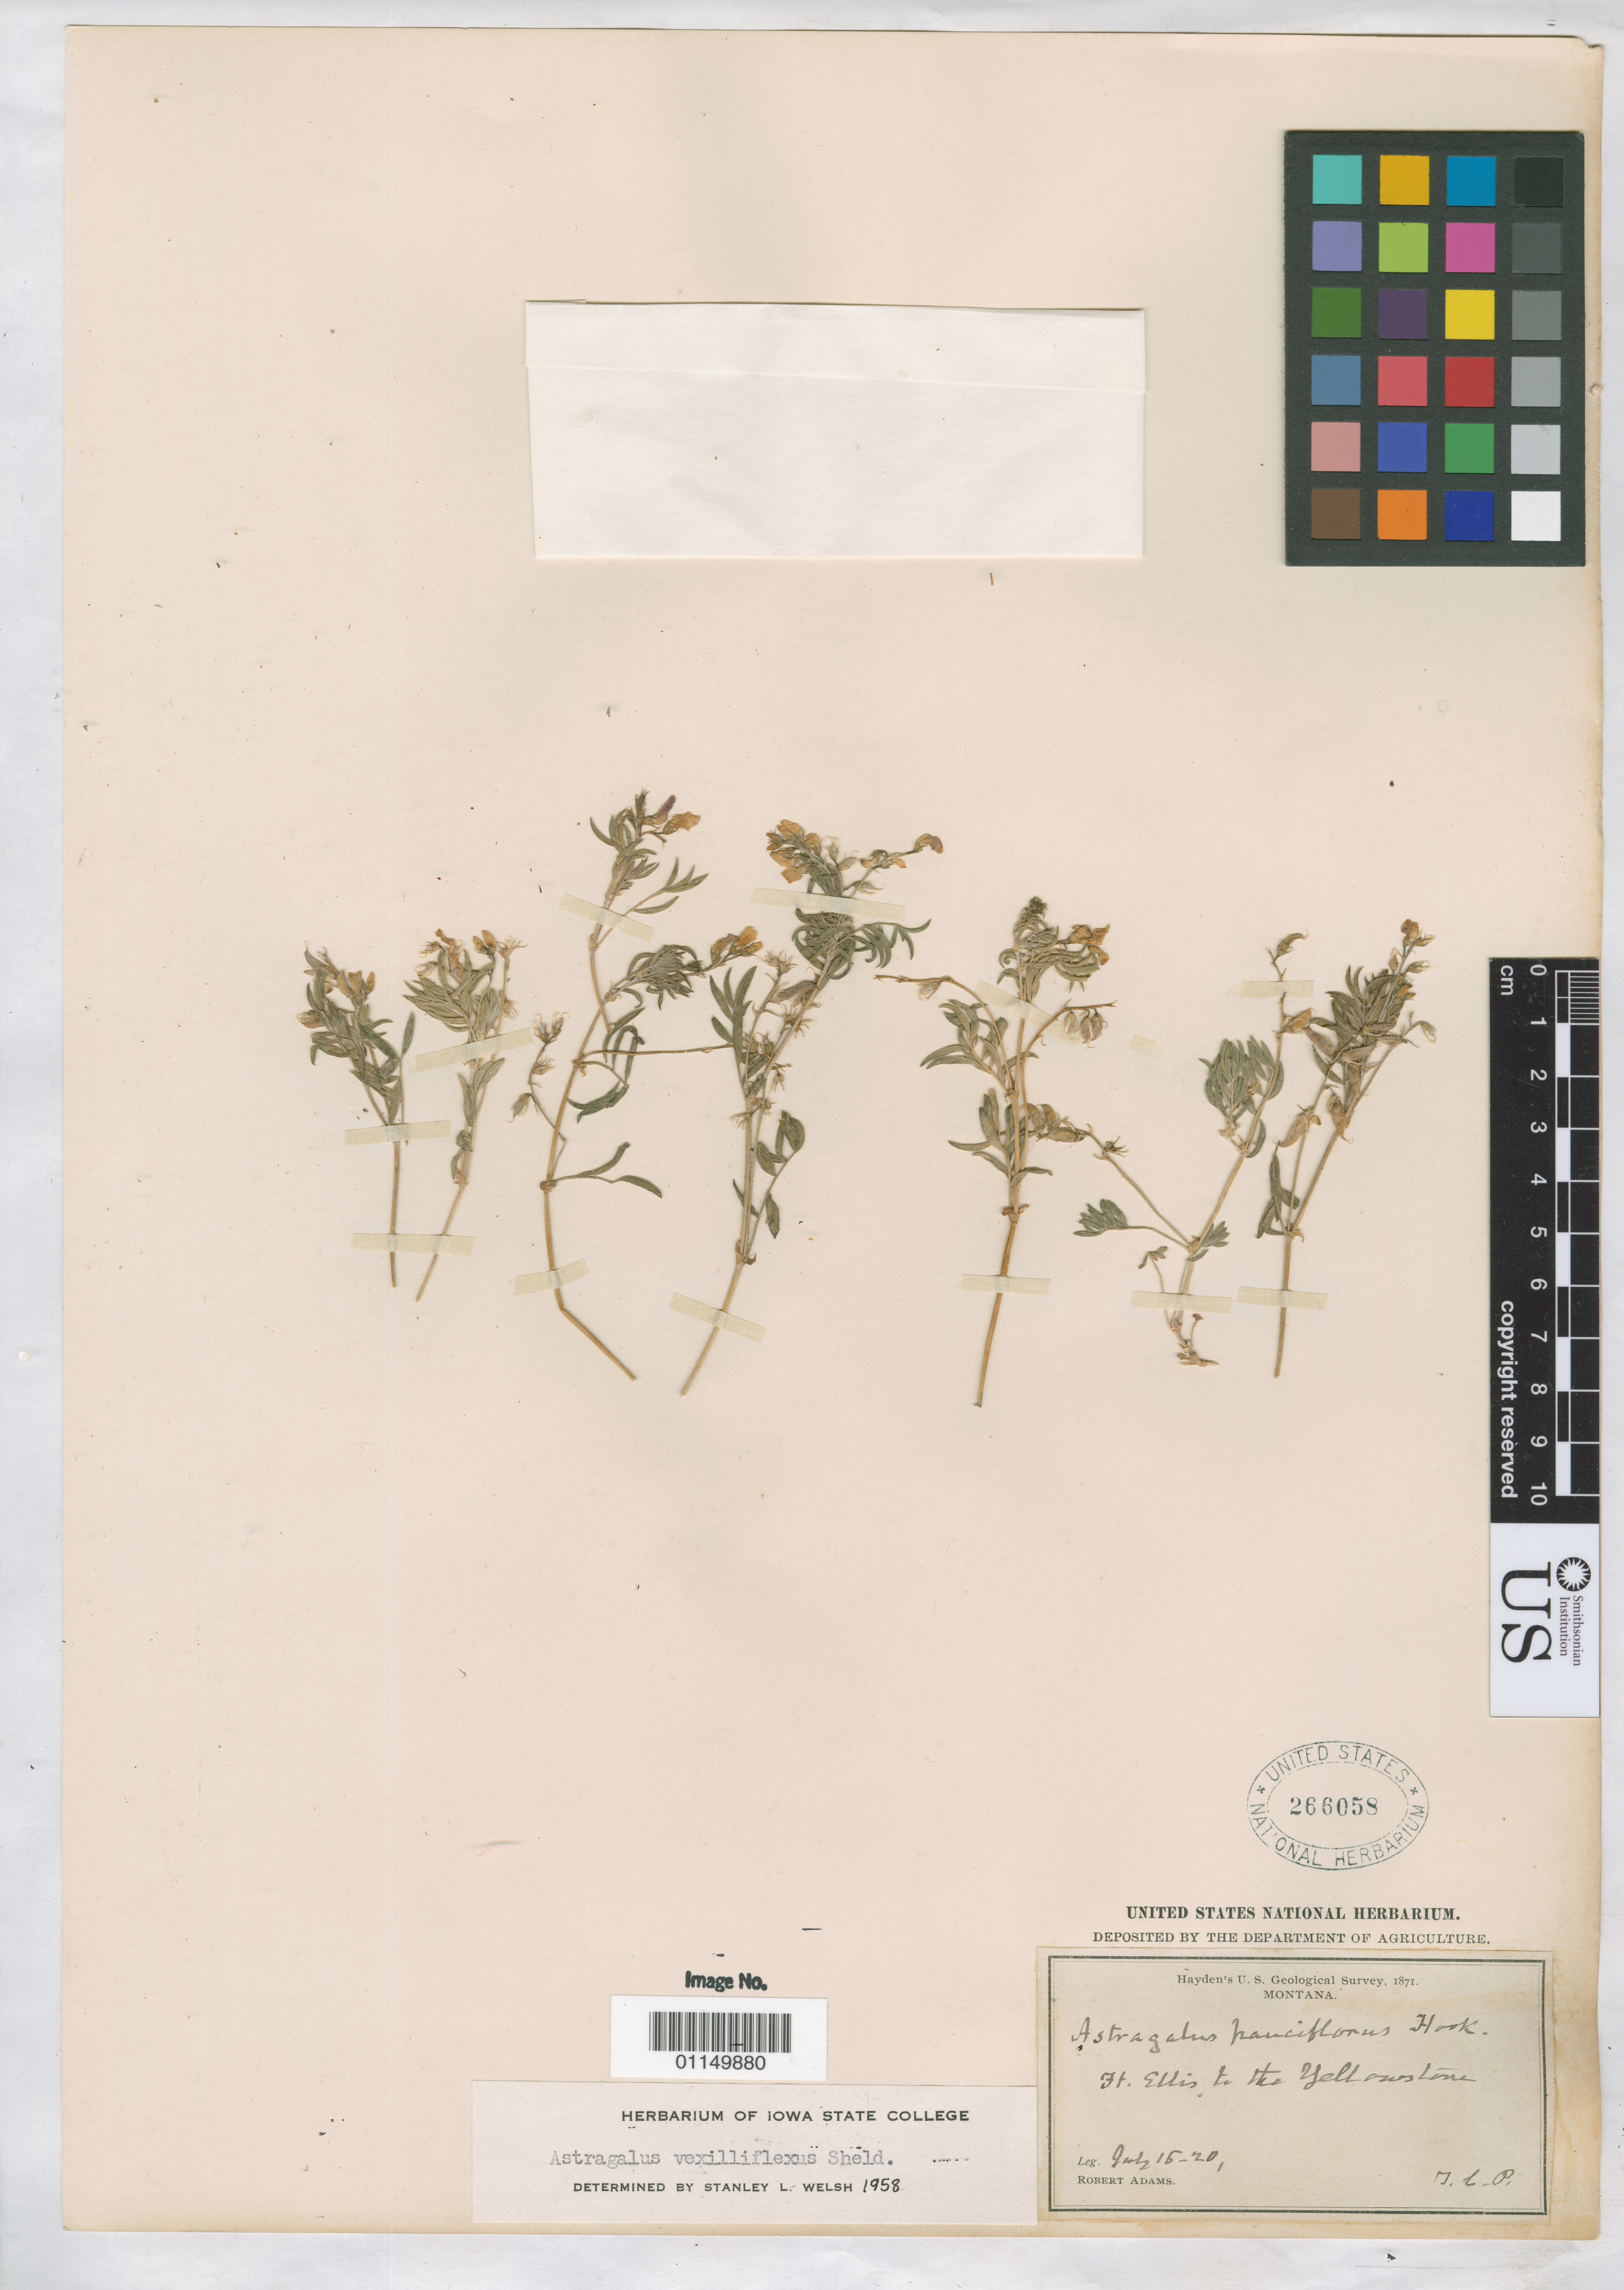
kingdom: Plantae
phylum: Tracheophyta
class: Magnoliopsida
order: Fabales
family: Fabaceae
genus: Astragalus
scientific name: Astragalus vexilliflexus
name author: E. Sheld.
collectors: R. Adams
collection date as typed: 16 Jul 1871 to 20 Jul 1871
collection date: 1871-07-16/1871-07-20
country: United States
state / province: Montana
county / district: Gallatin / Park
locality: Ft. Ellis to the Yellowstone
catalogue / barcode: US 266058